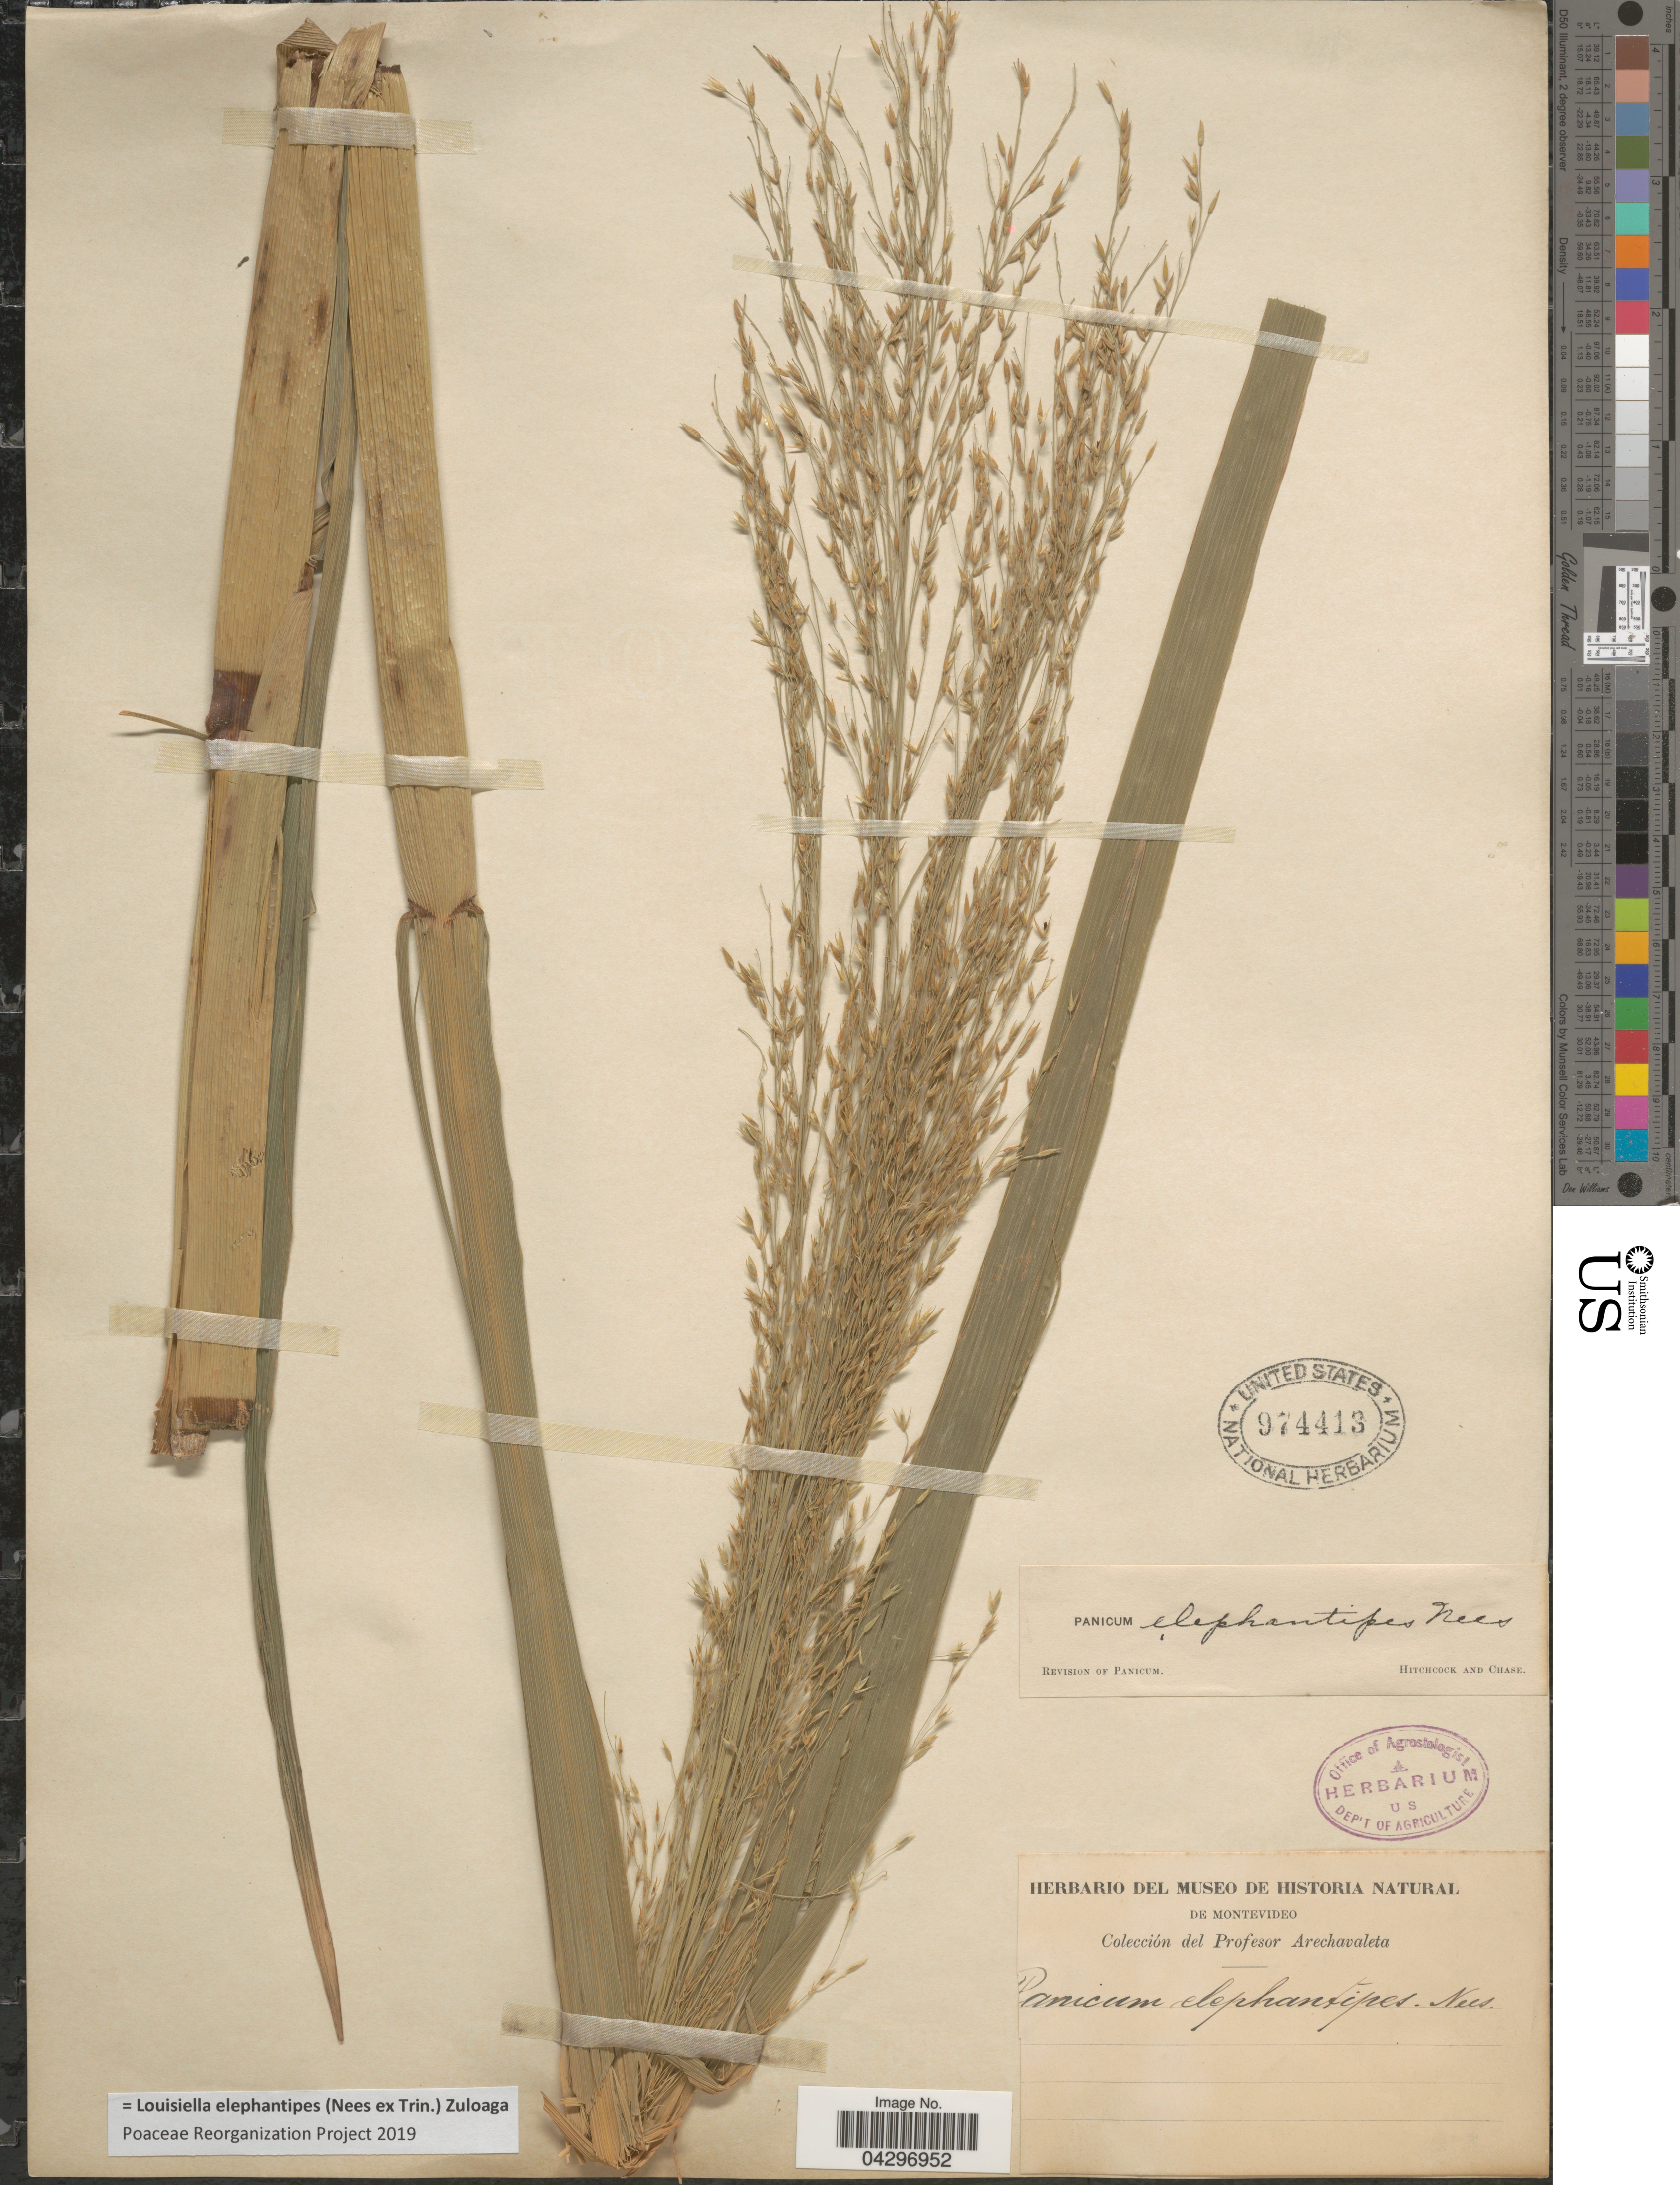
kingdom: Plantae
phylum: Tracheophyta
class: Liliopsida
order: Poales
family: Poaceae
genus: Louisiella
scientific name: Louisiella elephantipes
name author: (Nees ex Trin.) Zuloaga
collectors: Arechavaleta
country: Uruguay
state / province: Montevideo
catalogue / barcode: US 974413